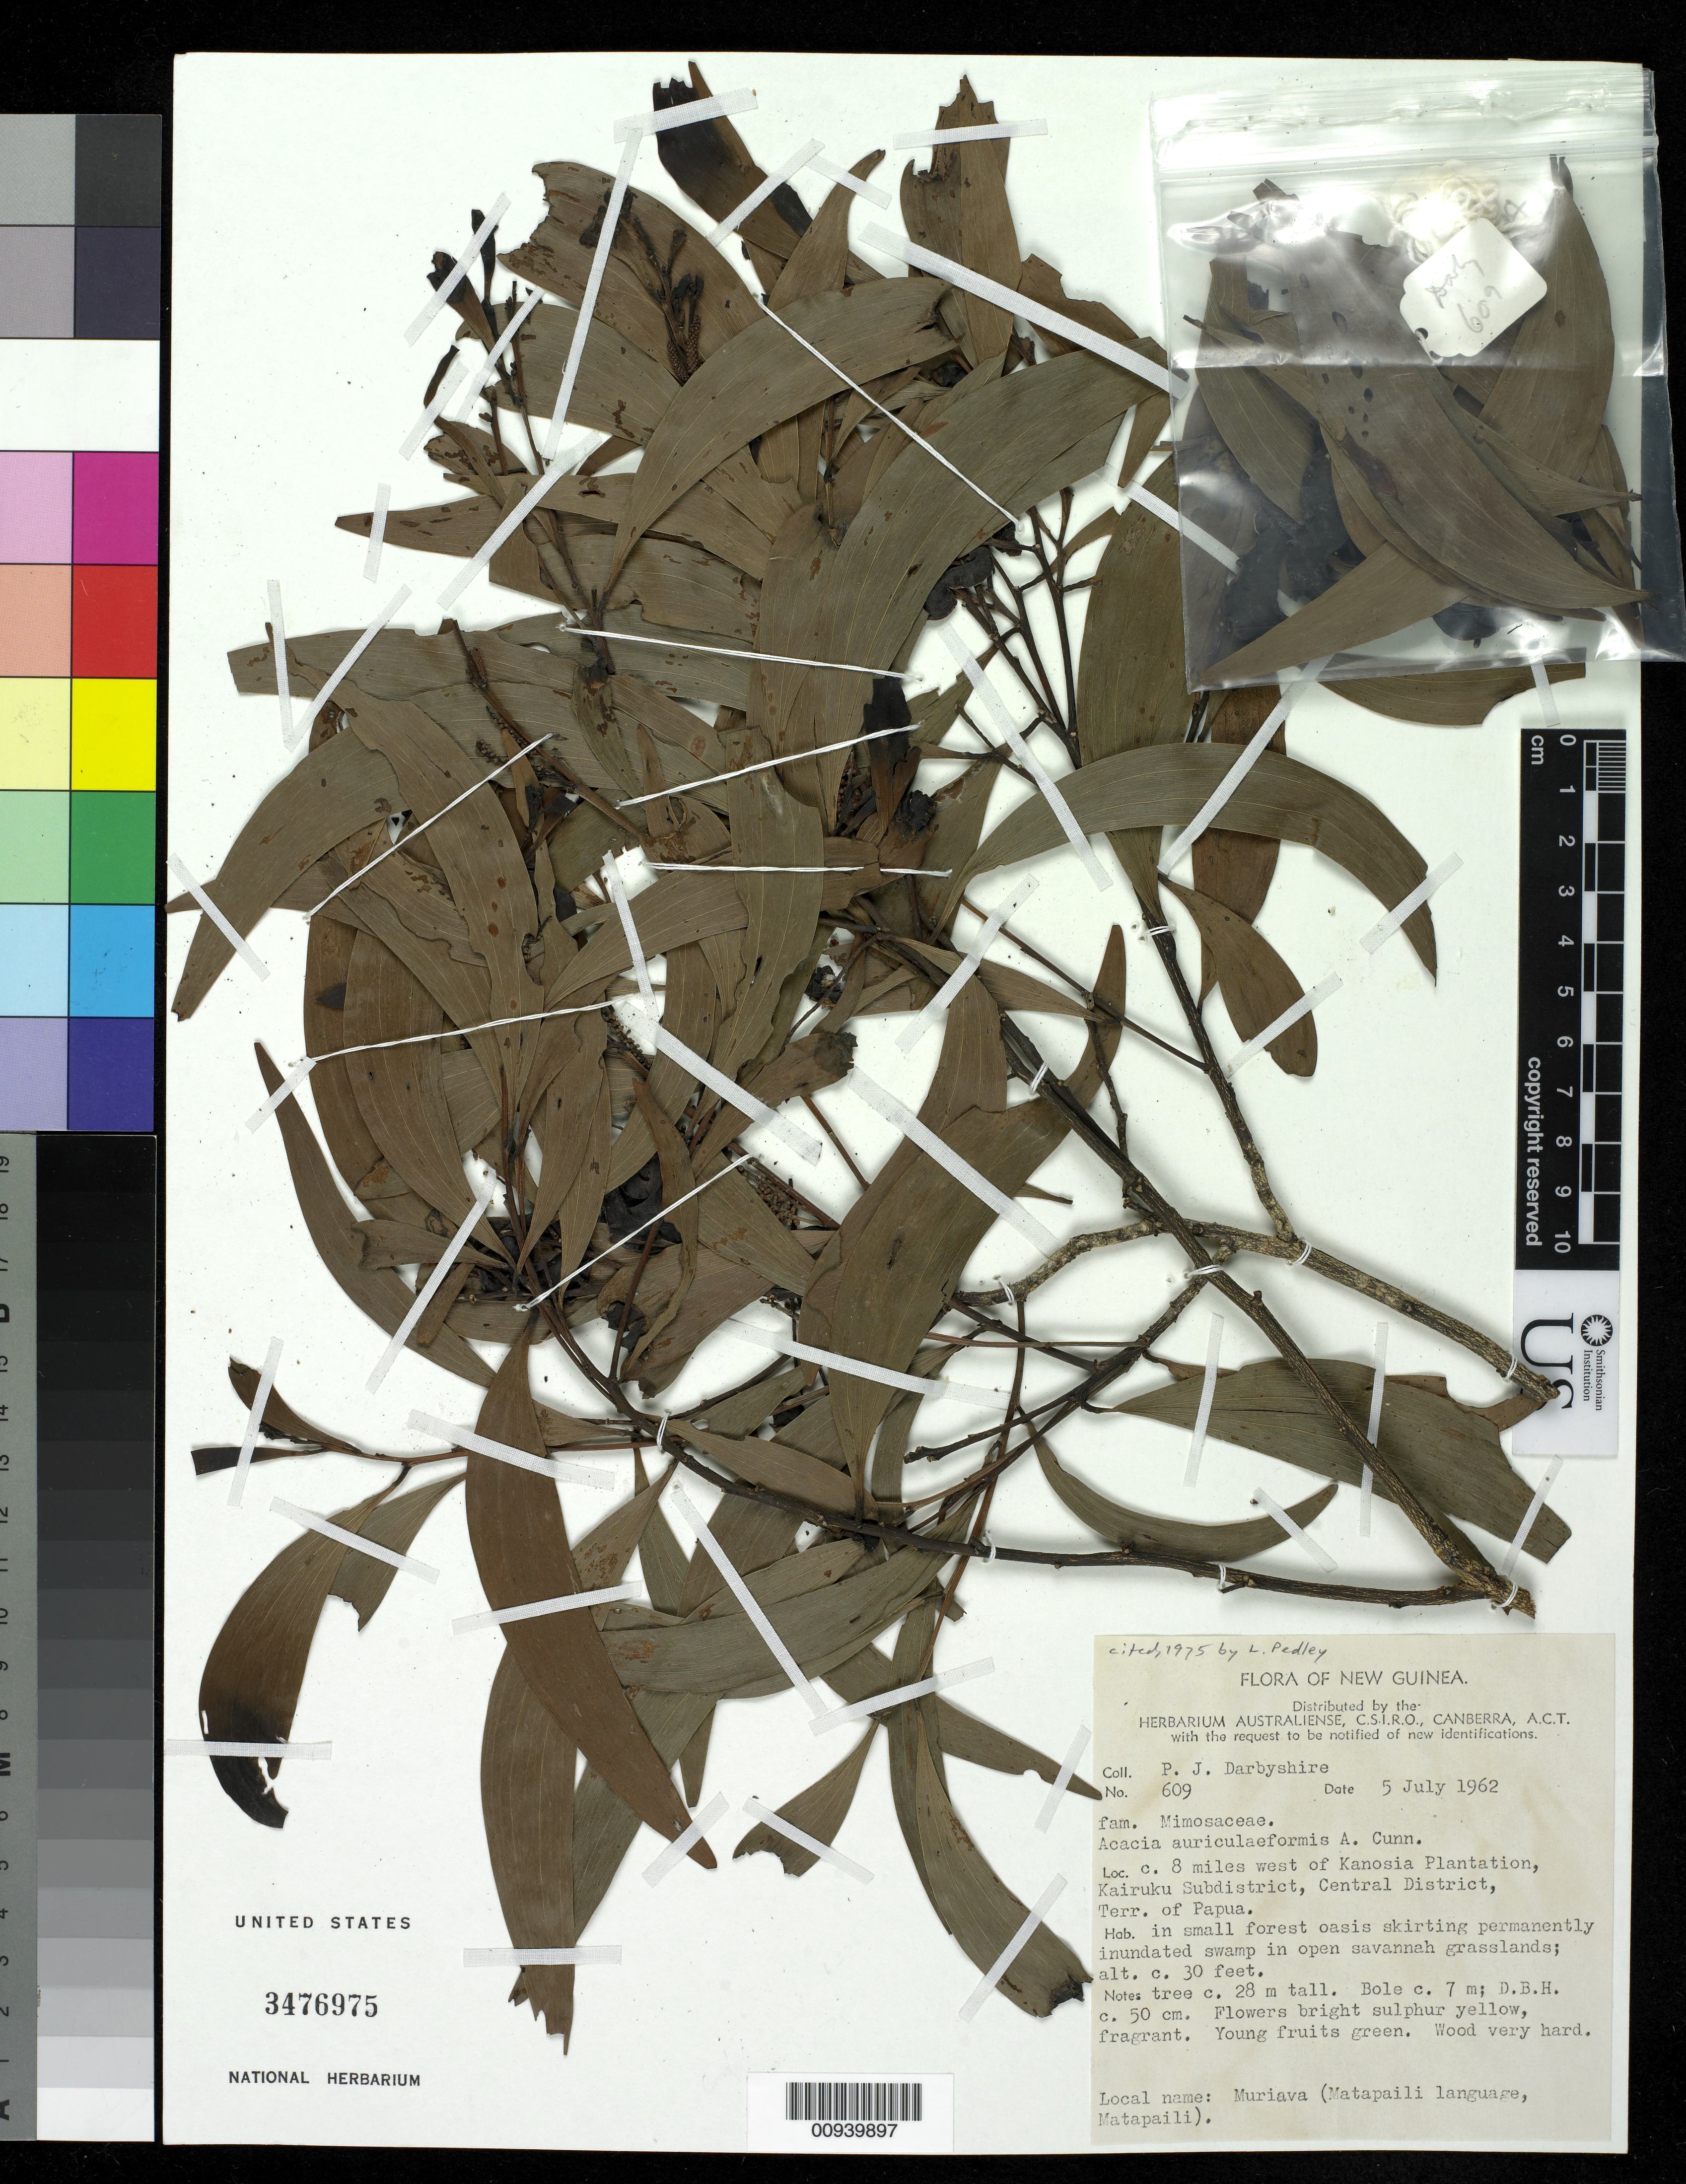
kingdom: Plantae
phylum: Tracheophyta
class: Magnoliopsida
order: Fabales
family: Fabaceae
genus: Acacia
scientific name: Acacia auriculiformis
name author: A. Cunn. ex Benth.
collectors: P. Darbyshire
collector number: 609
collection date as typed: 05 Jul 1962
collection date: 1962-07-05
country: Papua New Guinea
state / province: Central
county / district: Kairuku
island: New Guinea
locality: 8 miles west of Kanosia Plantation,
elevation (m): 9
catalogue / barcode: US 3476975